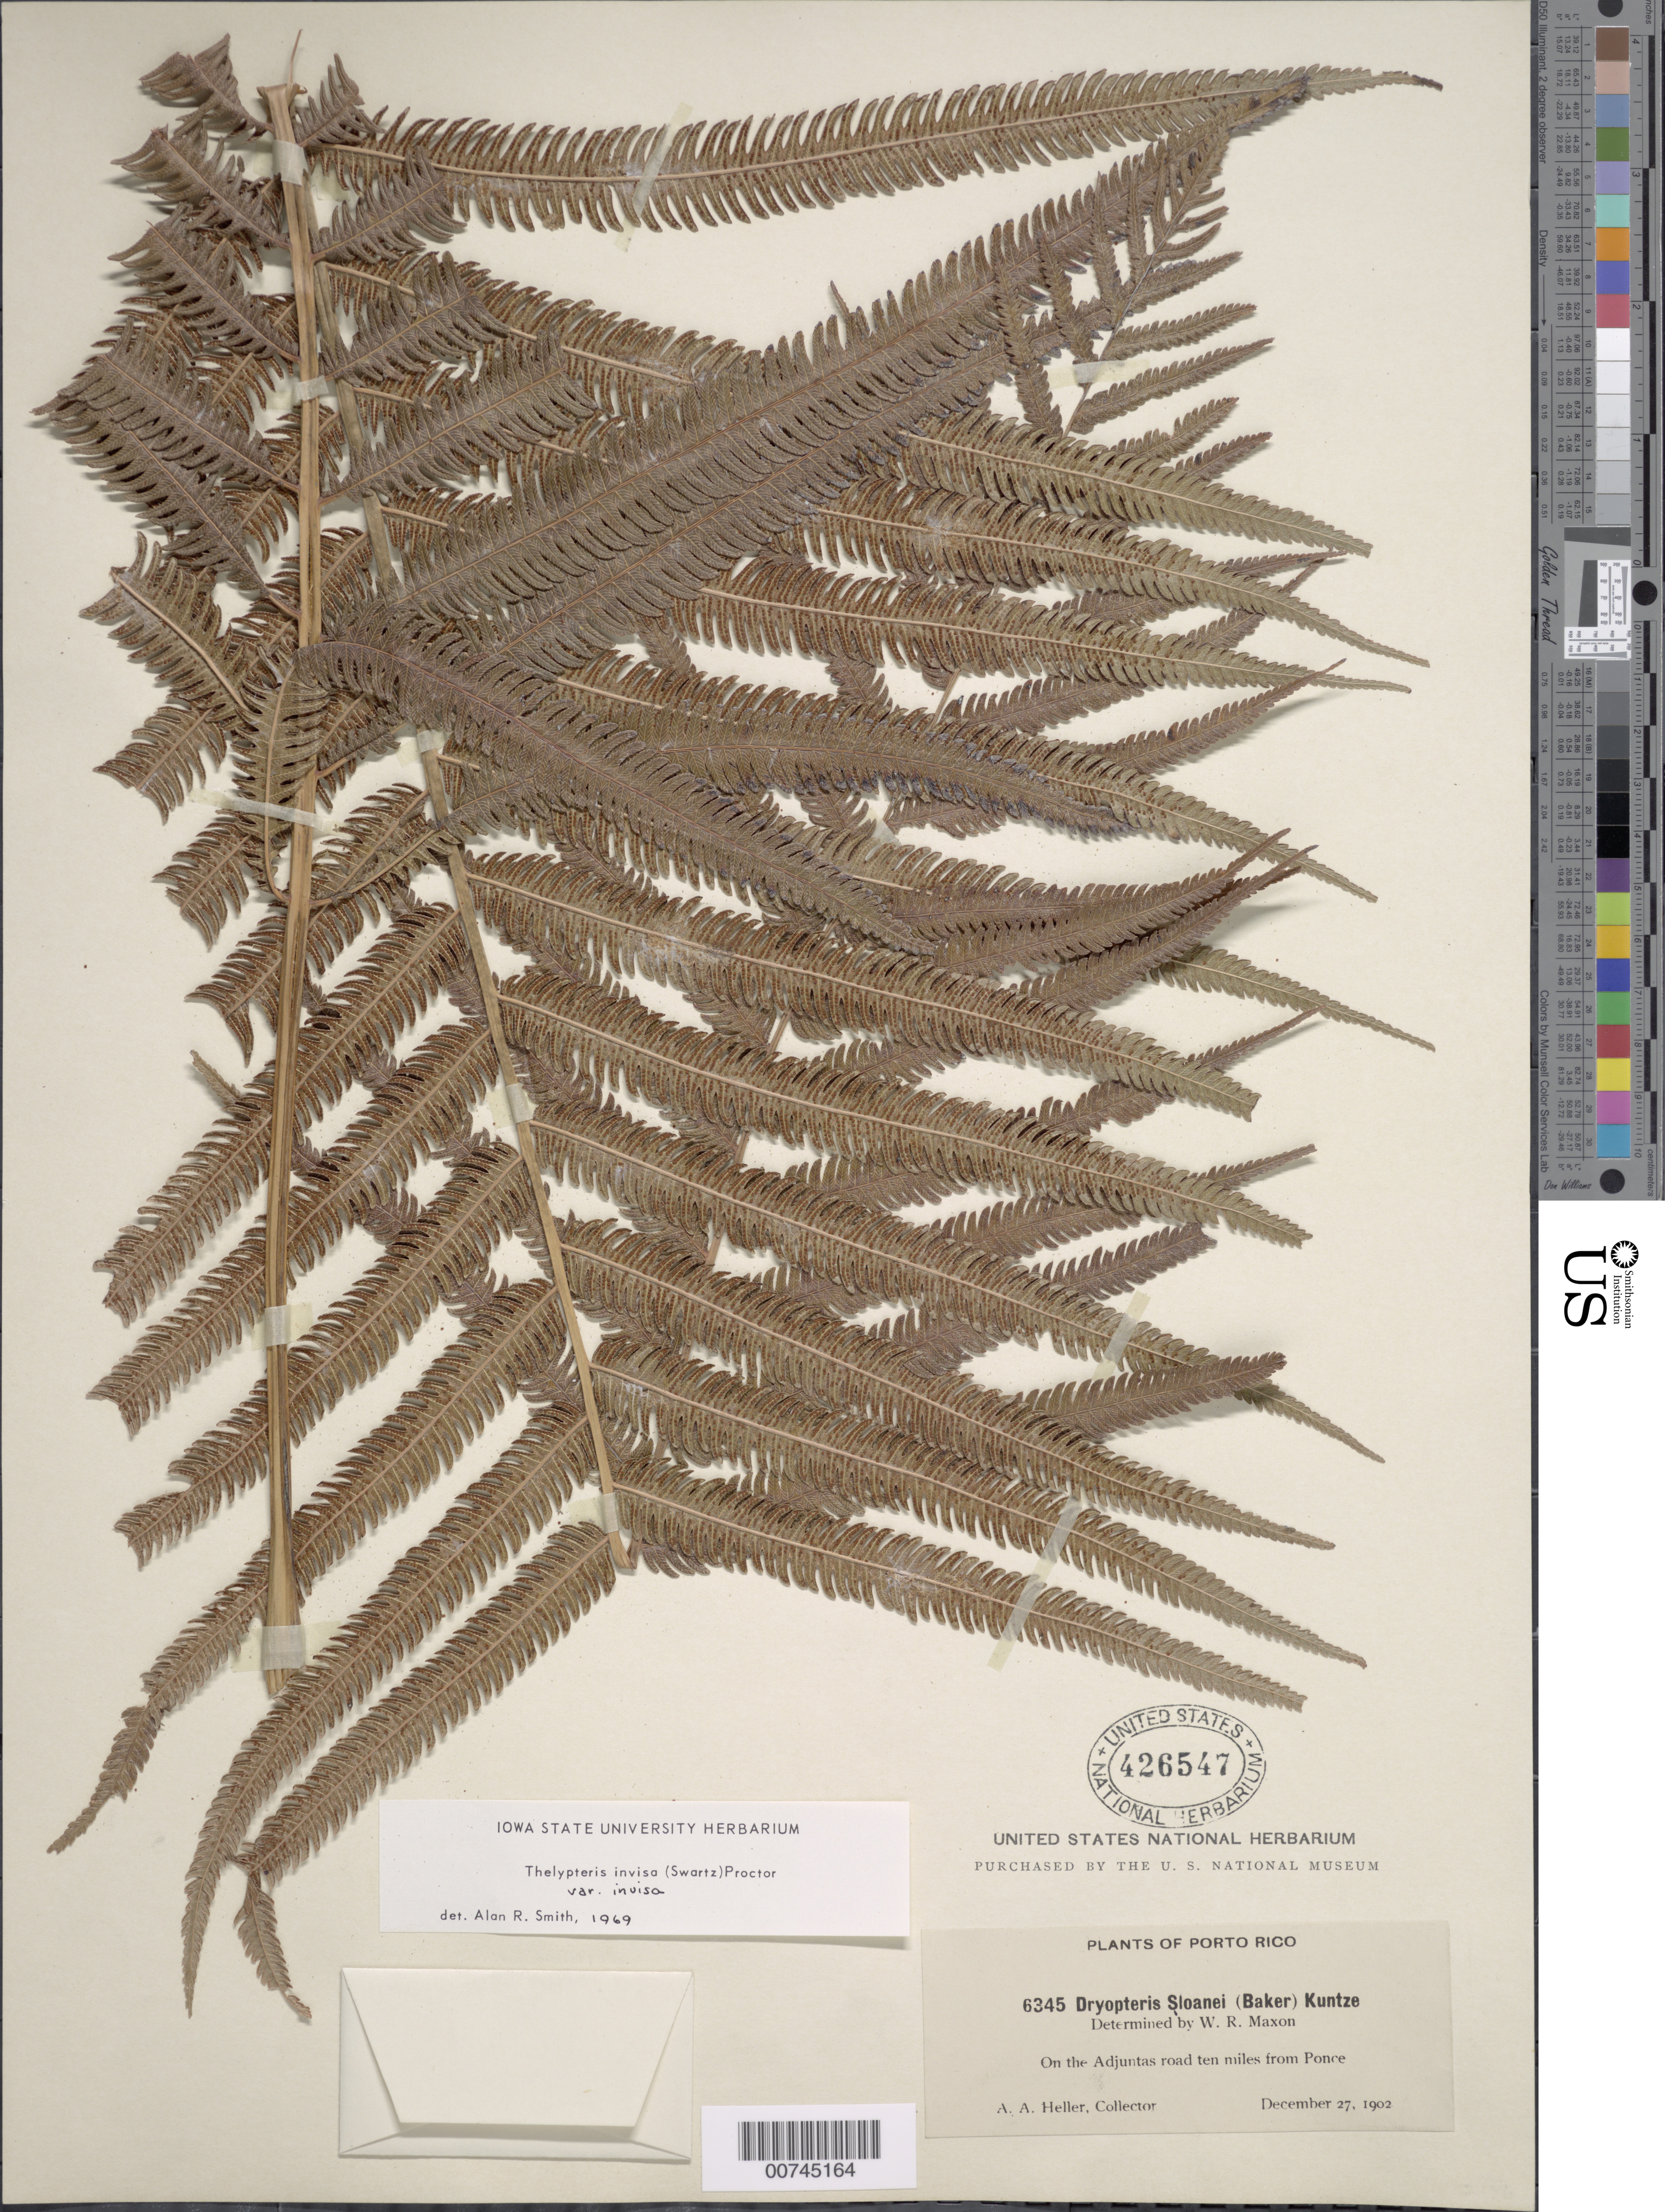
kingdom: Plantae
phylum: Tracheophyta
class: Polypodiopsida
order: Polypodiales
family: Thelypteridaceae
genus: Cyclosorus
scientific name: Cyclosorus grandis (A.R. Sm.) comb. nov., ined 2015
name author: (A.R. Sm.)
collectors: A. A. Heller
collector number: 6345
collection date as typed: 27 Dec 1902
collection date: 1902-12-27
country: Puerto Rico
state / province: Ponce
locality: On the Adjuntas road ten miles from Ponce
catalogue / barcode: US 426547